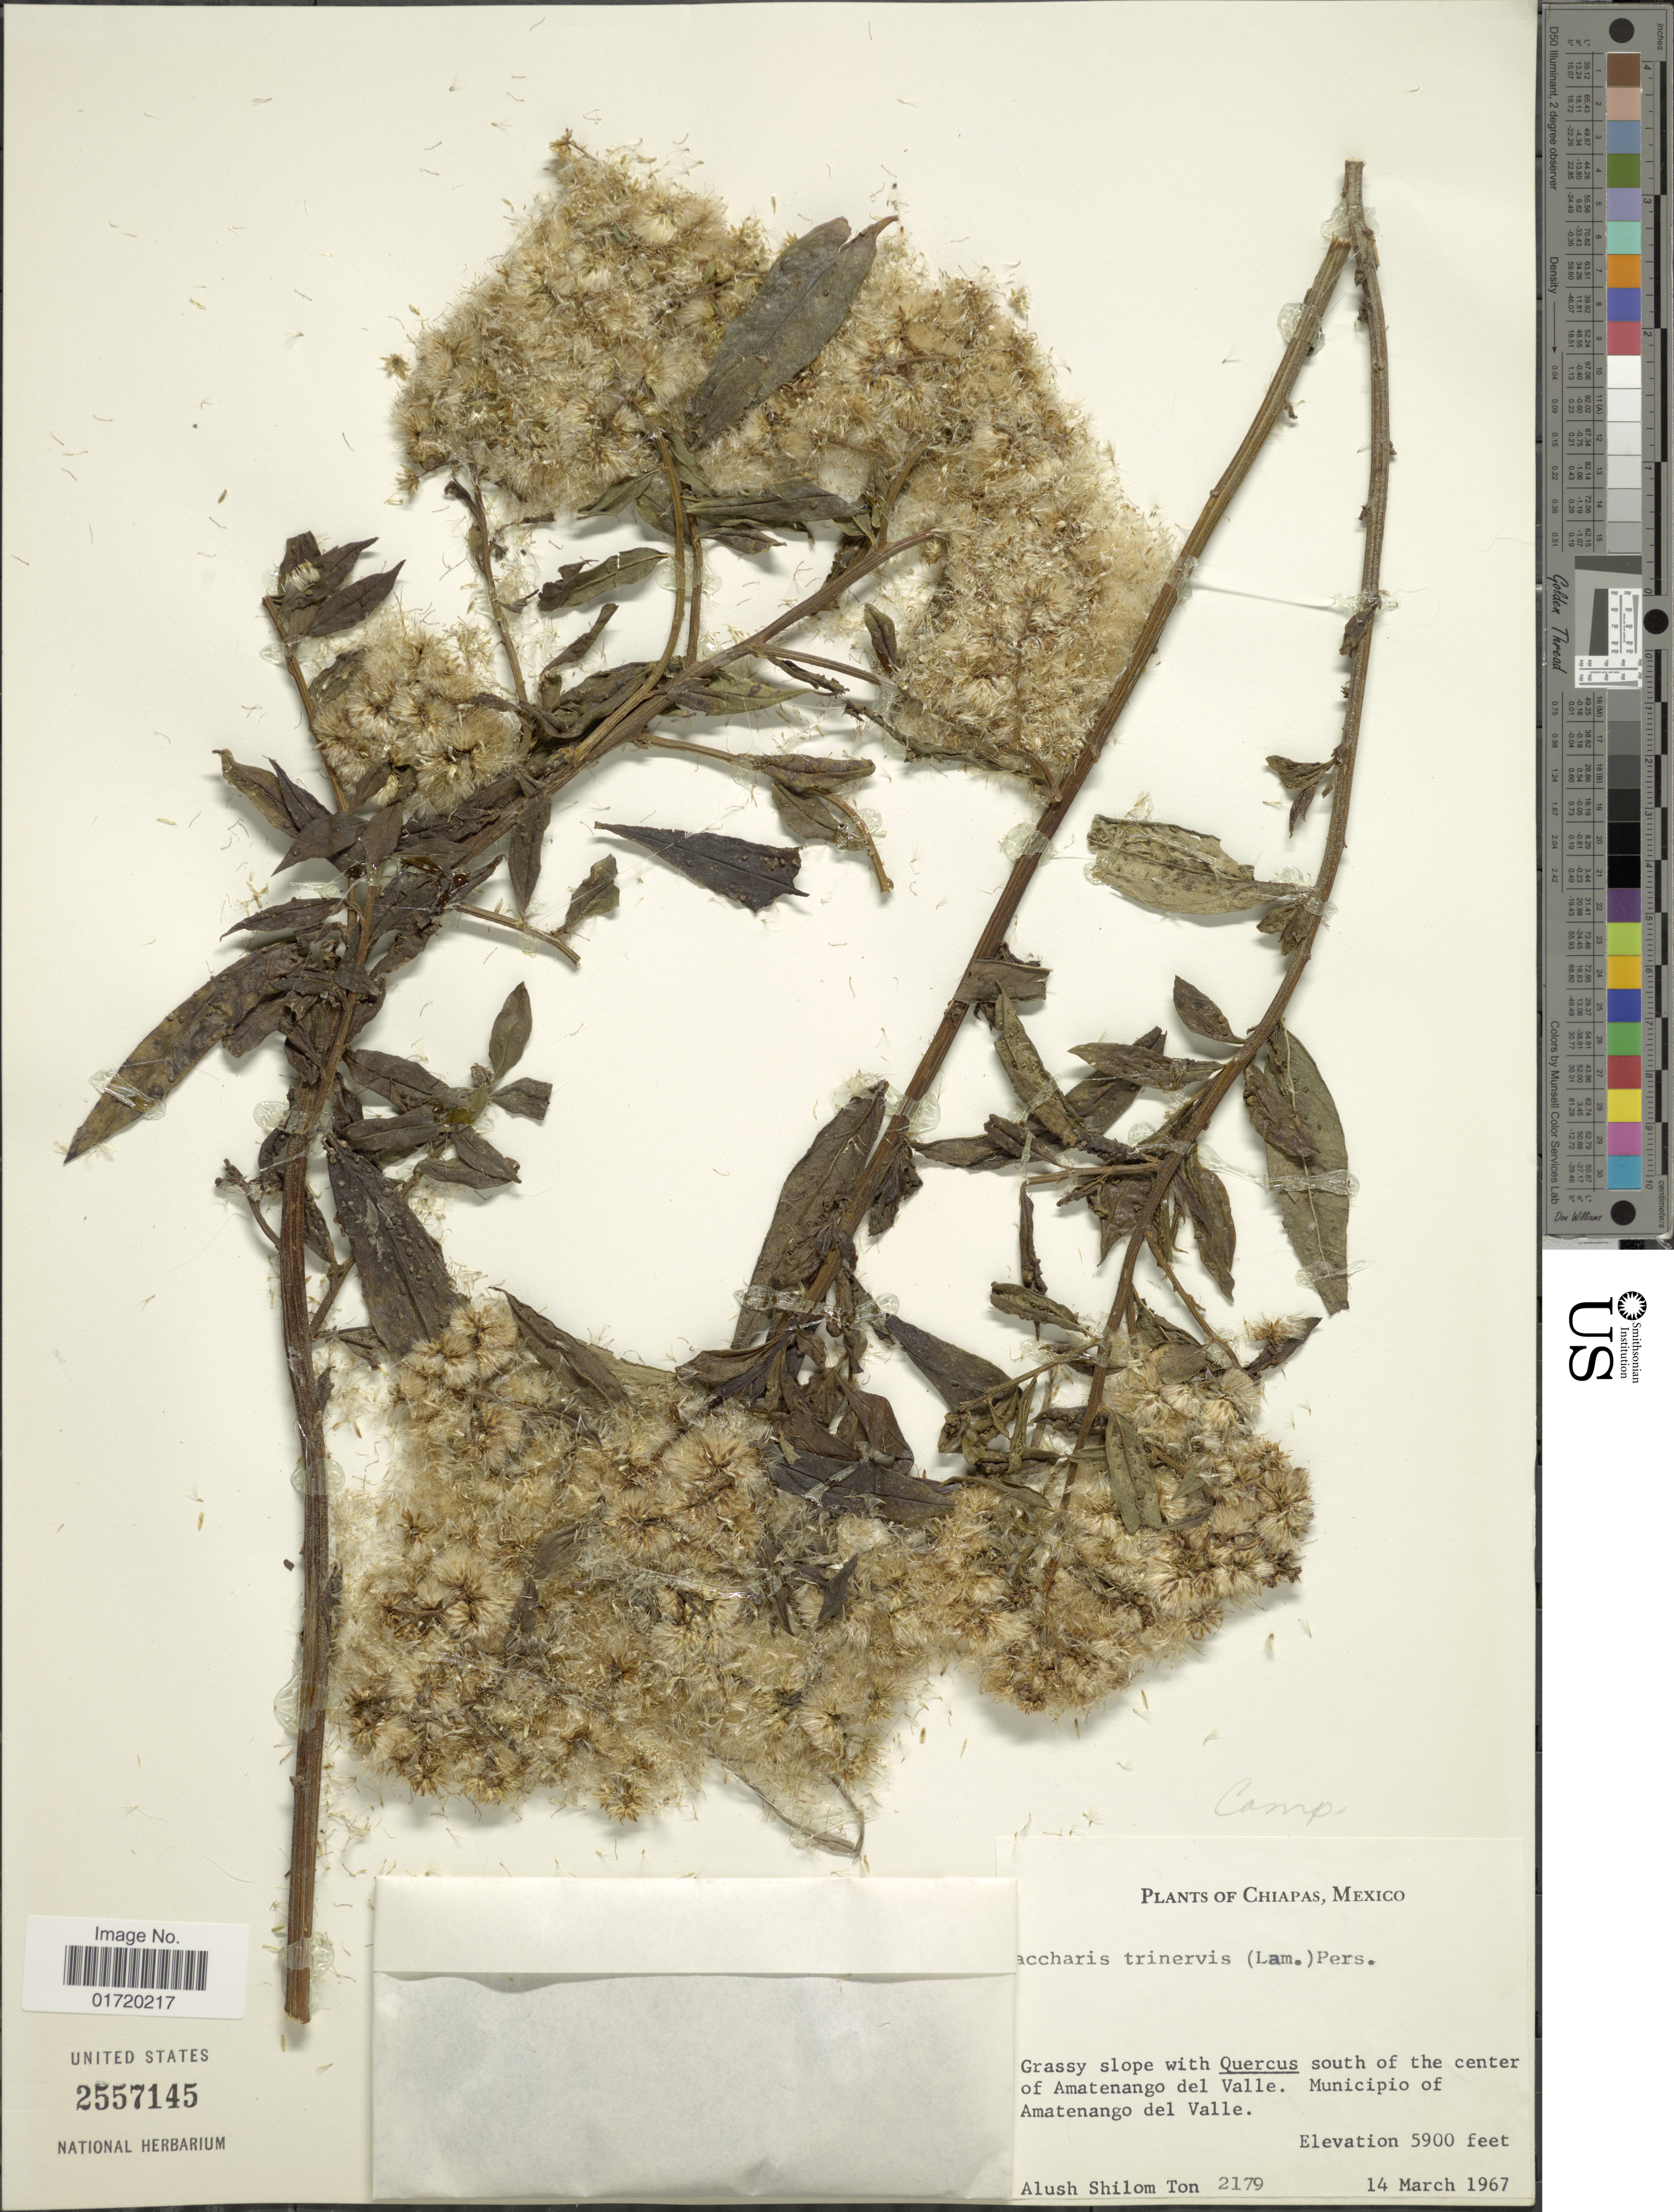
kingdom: Plantae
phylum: Tracheophyta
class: Magnoliopsida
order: Asterales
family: Asteraceae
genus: Baccharis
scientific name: Baccharis trinervis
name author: (Lam.) Pers.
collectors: A. M. Ton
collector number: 2179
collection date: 1967-03-14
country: Mexico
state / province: Chiapas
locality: South of the center of Amatenango del Valle, Municipio of Amatenango del Valle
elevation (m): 1798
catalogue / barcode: US 2557145